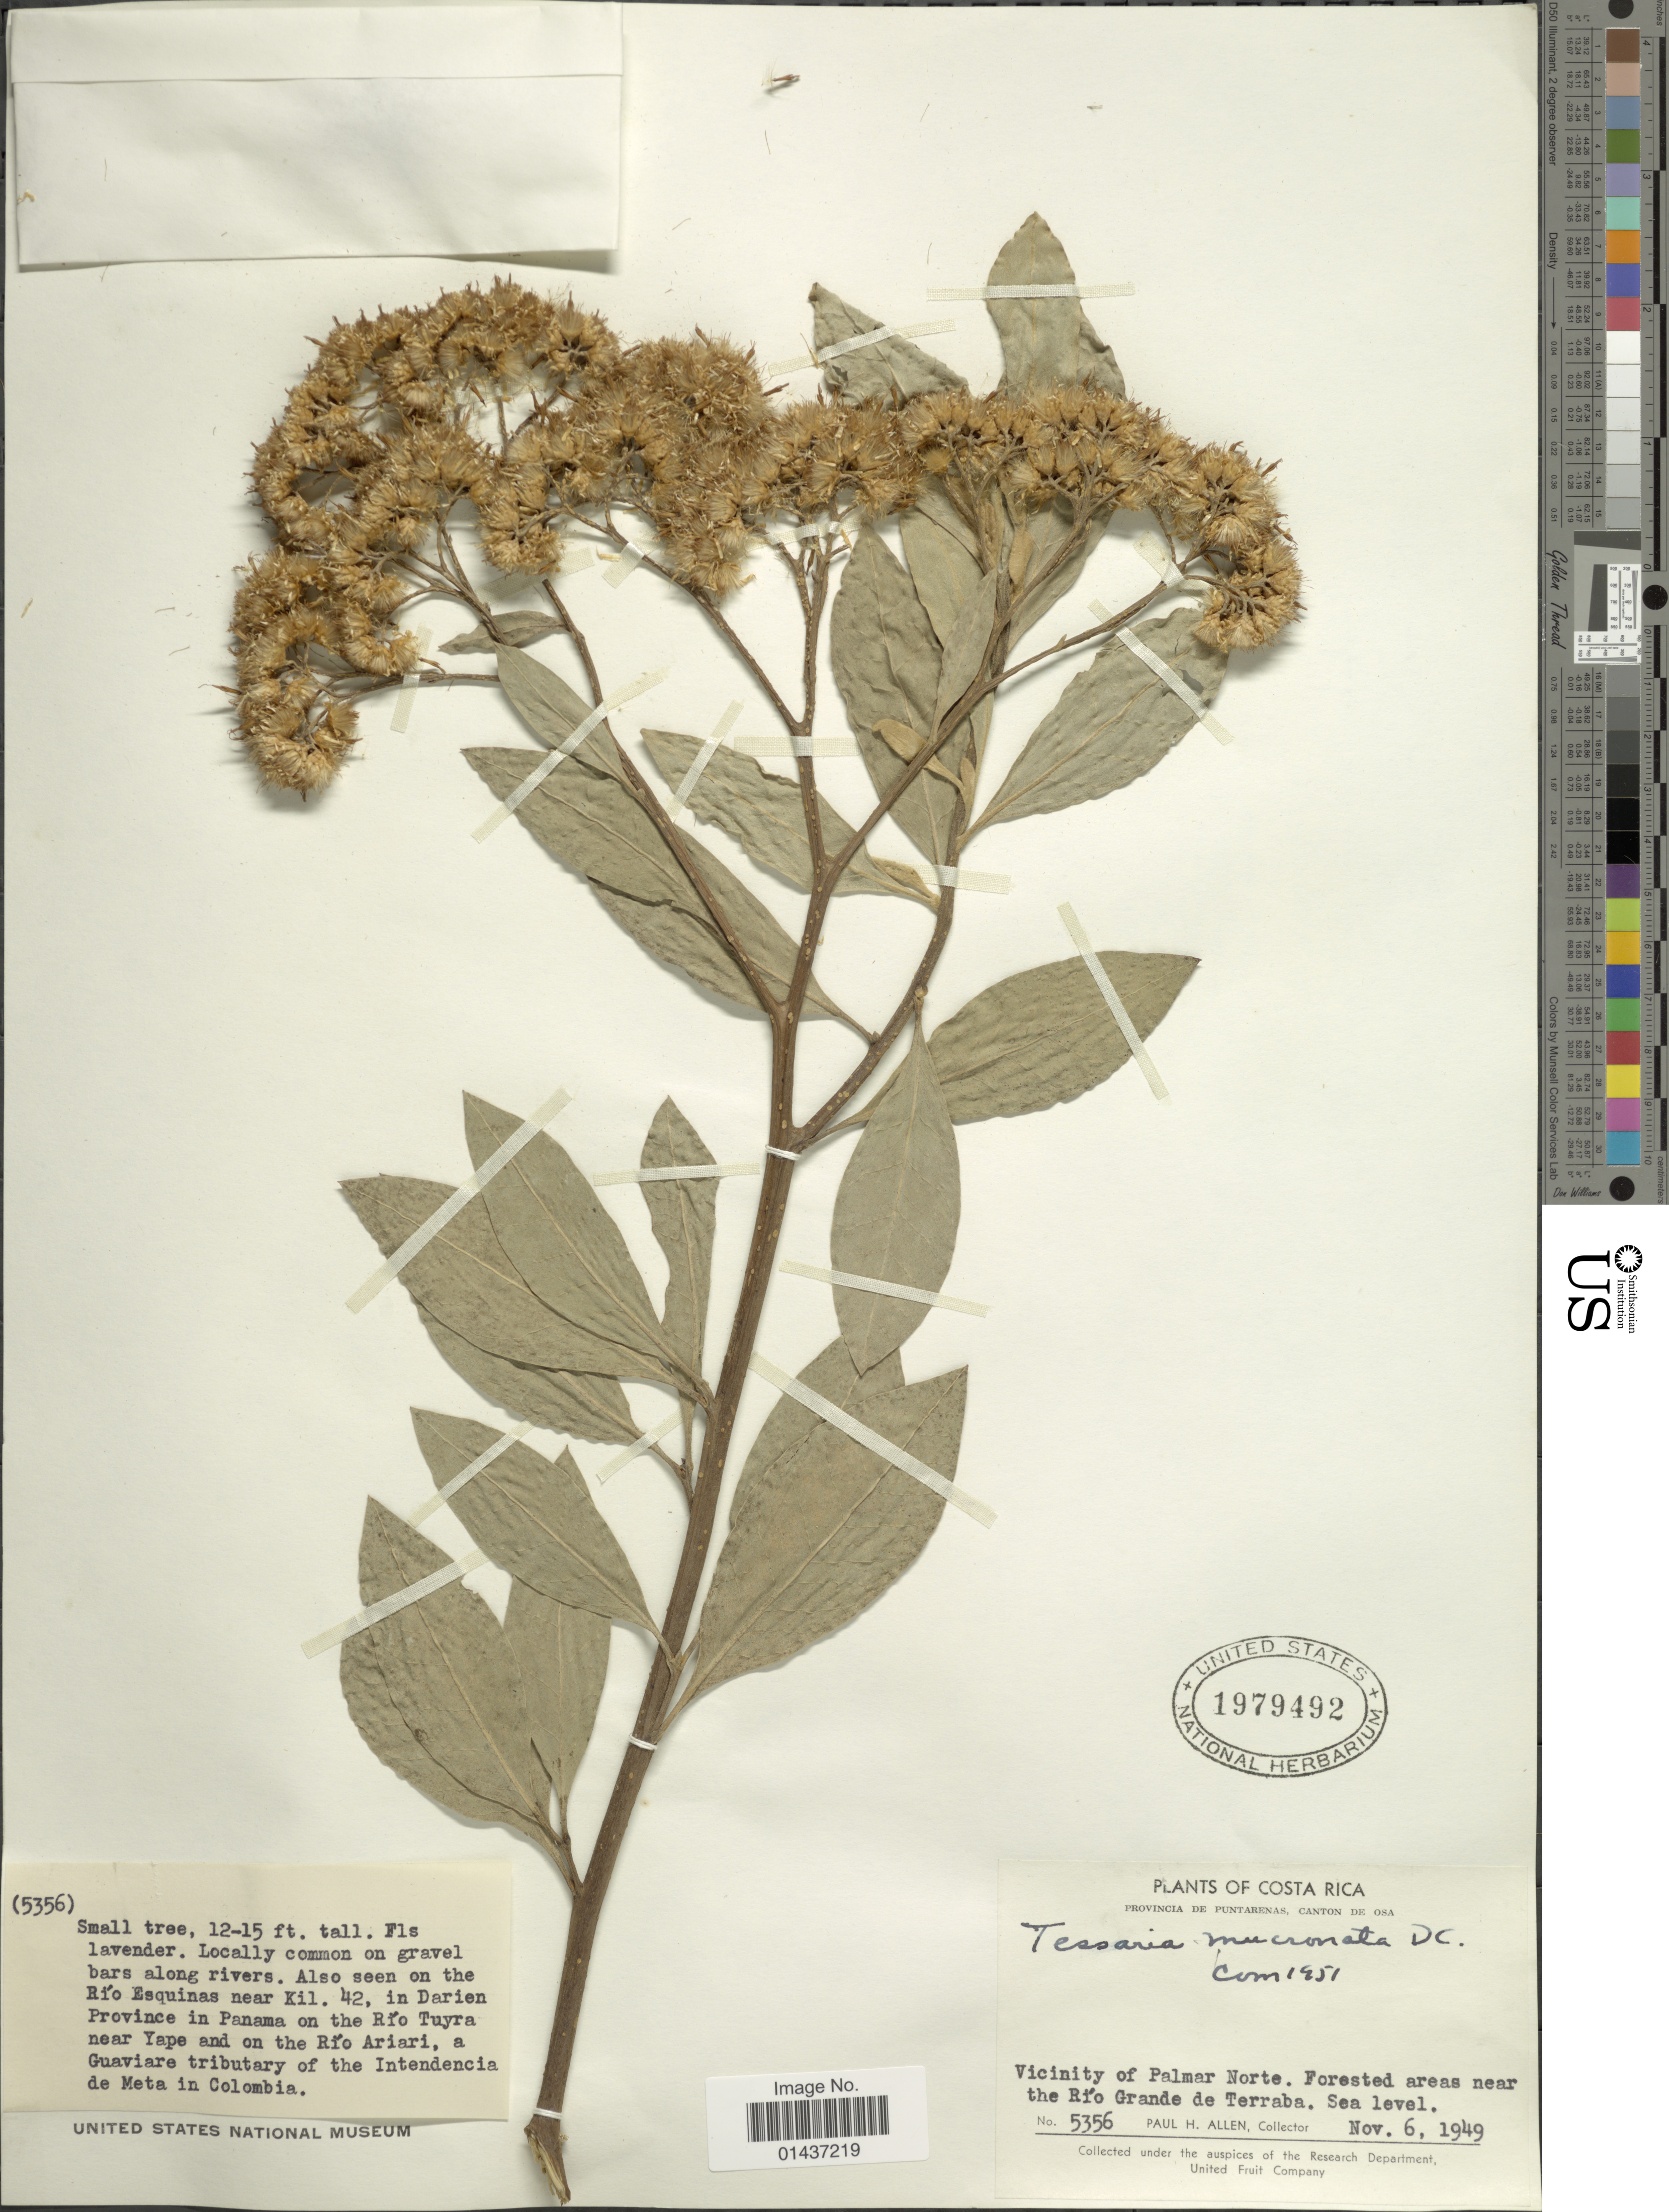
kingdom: Plantae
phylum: Tracheophyta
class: Magnoliopsida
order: Asterales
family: Asteraceae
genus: Tessaria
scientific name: Tessaria legitima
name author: DC.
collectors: P. H. Allen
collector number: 5356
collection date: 1949-11-06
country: Costa Rica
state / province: Puntarenas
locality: Canton de Osa, Vicinity of Palmar Norte. Forested areas near the Río Grande de Terraba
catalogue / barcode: US 1979492